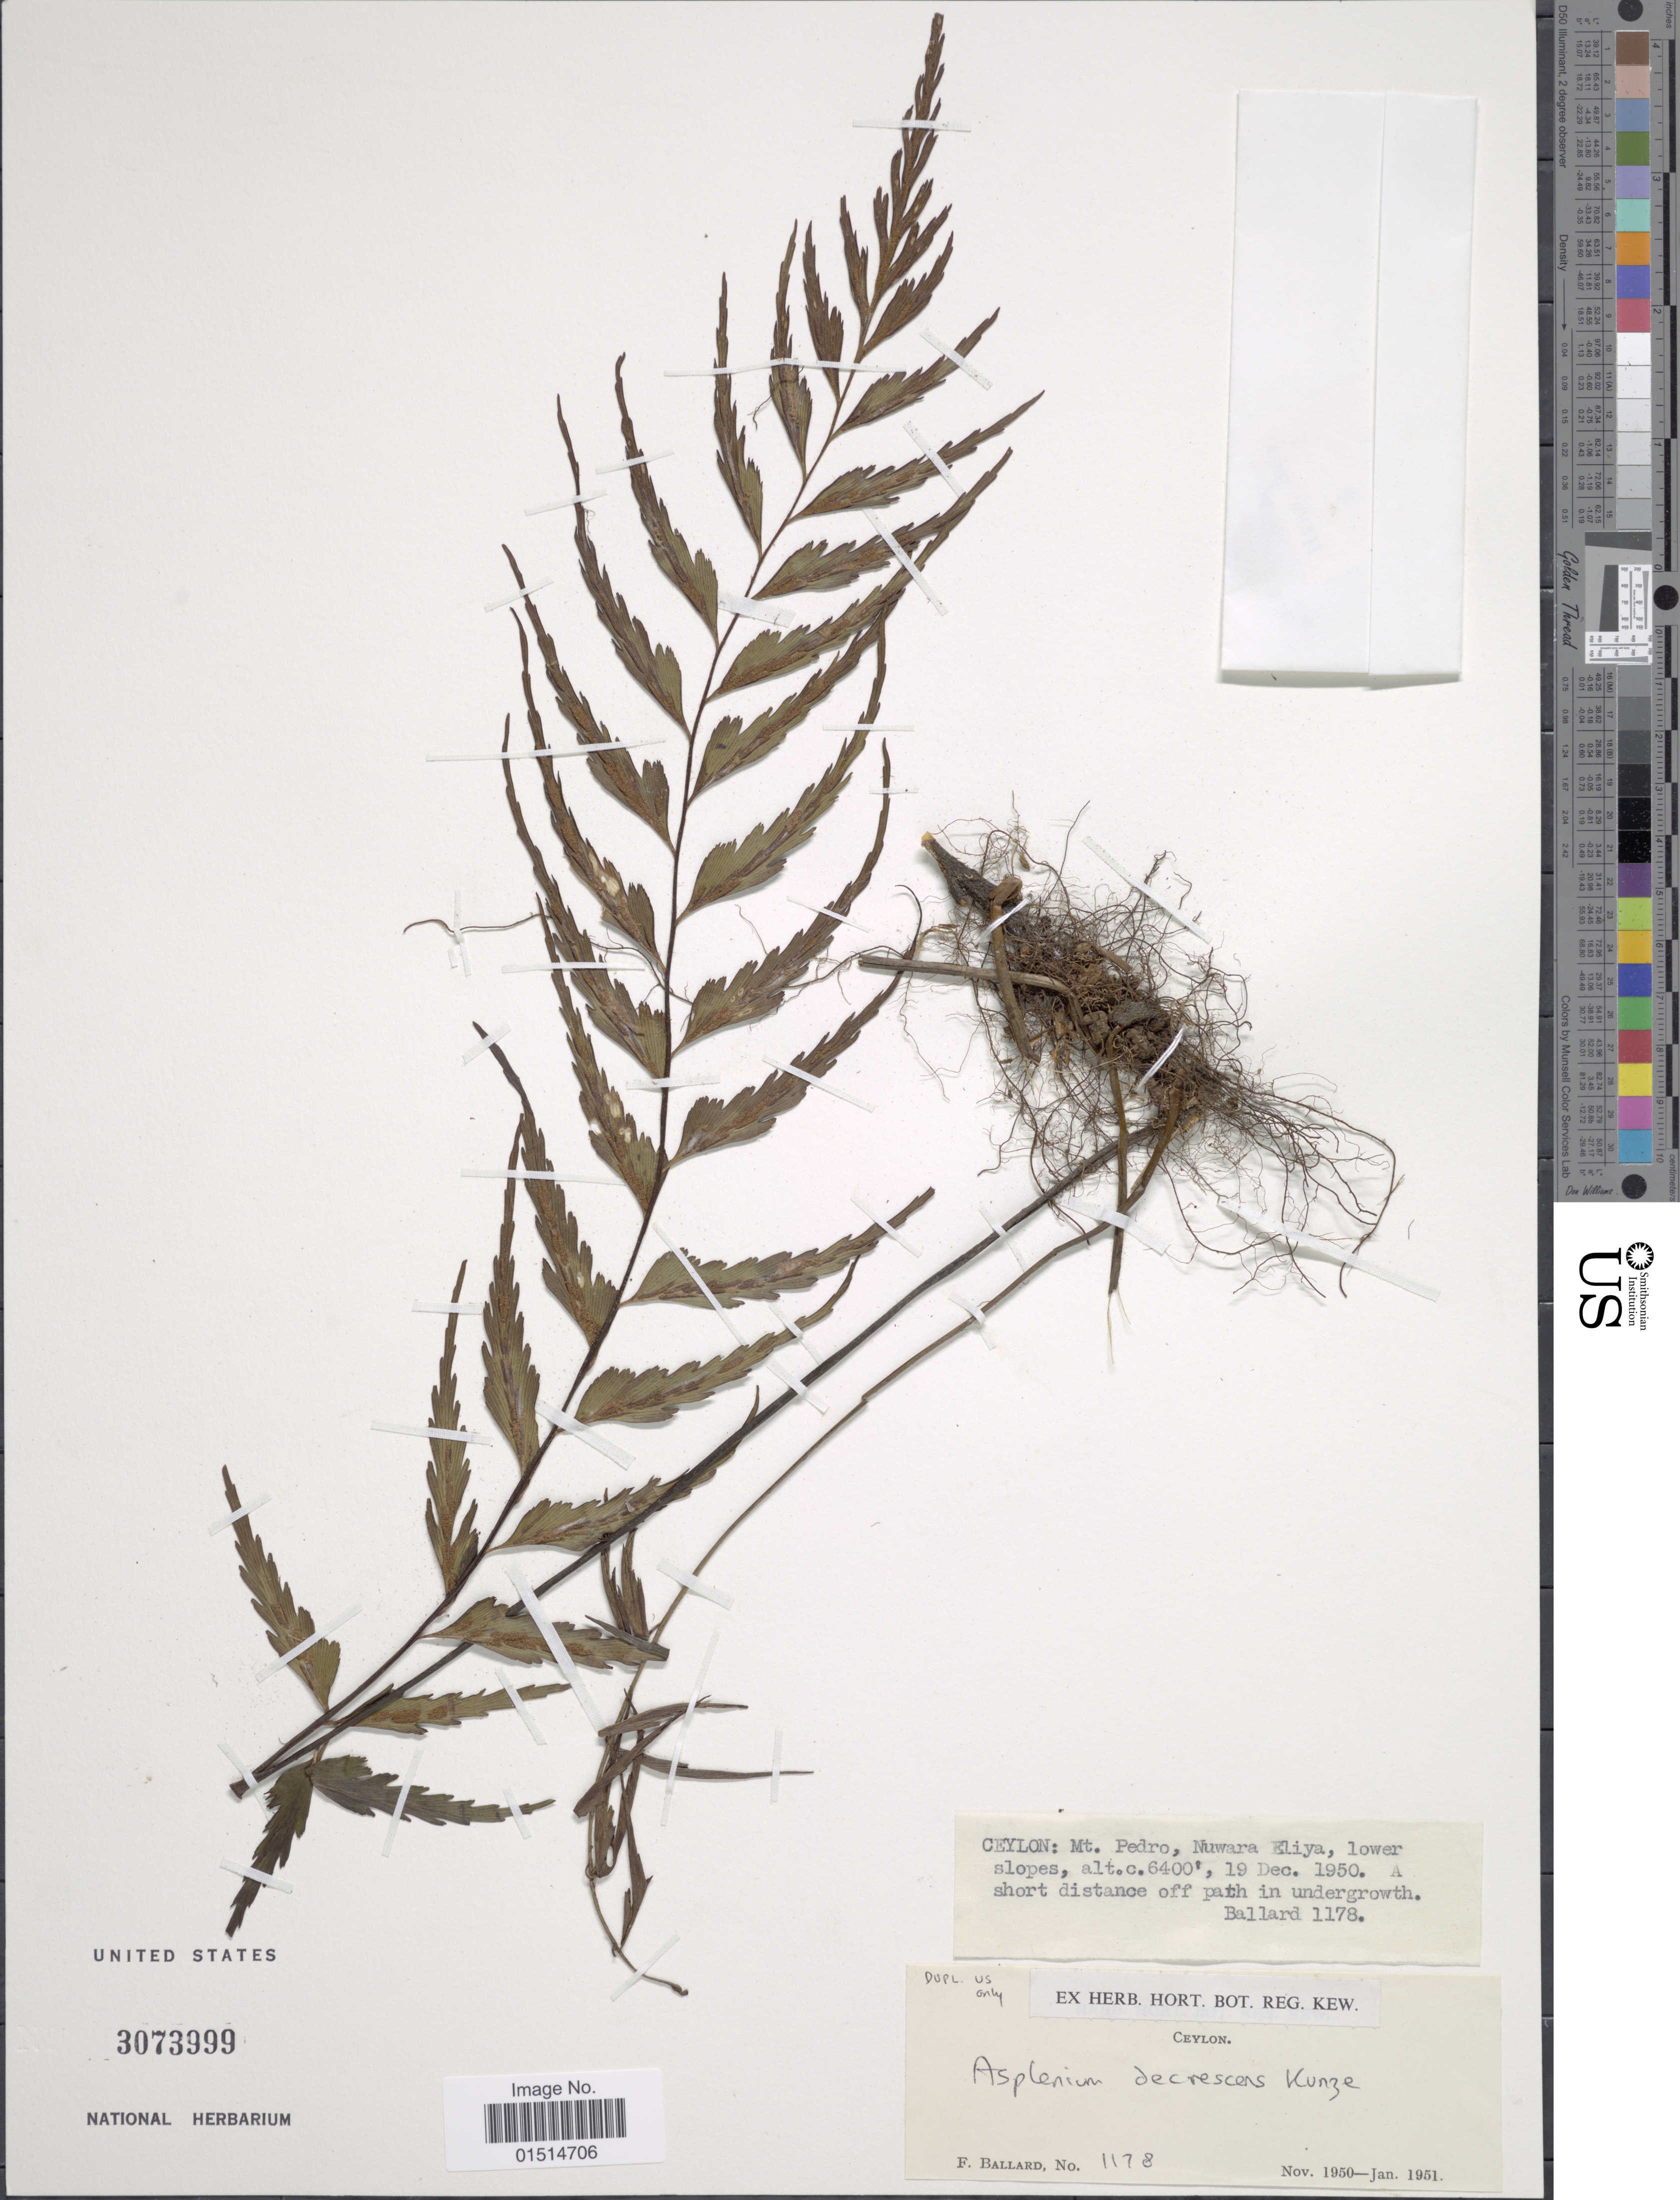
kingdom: Plantae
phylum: Tracheophyta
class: Polypodiopsida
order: Polypodiales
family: Aspleniaceae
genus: Asplenium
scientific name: Asplenium decrescens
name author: Kunze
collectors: F. Ballard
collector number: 1178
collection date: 1950-12-19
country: Sri Lanka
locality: Ceylon: Mt. Pedro, Nuwara Eliya, lower slopes. A short distance off path in undergrowth.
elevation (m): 1951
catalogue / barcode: US 3073999